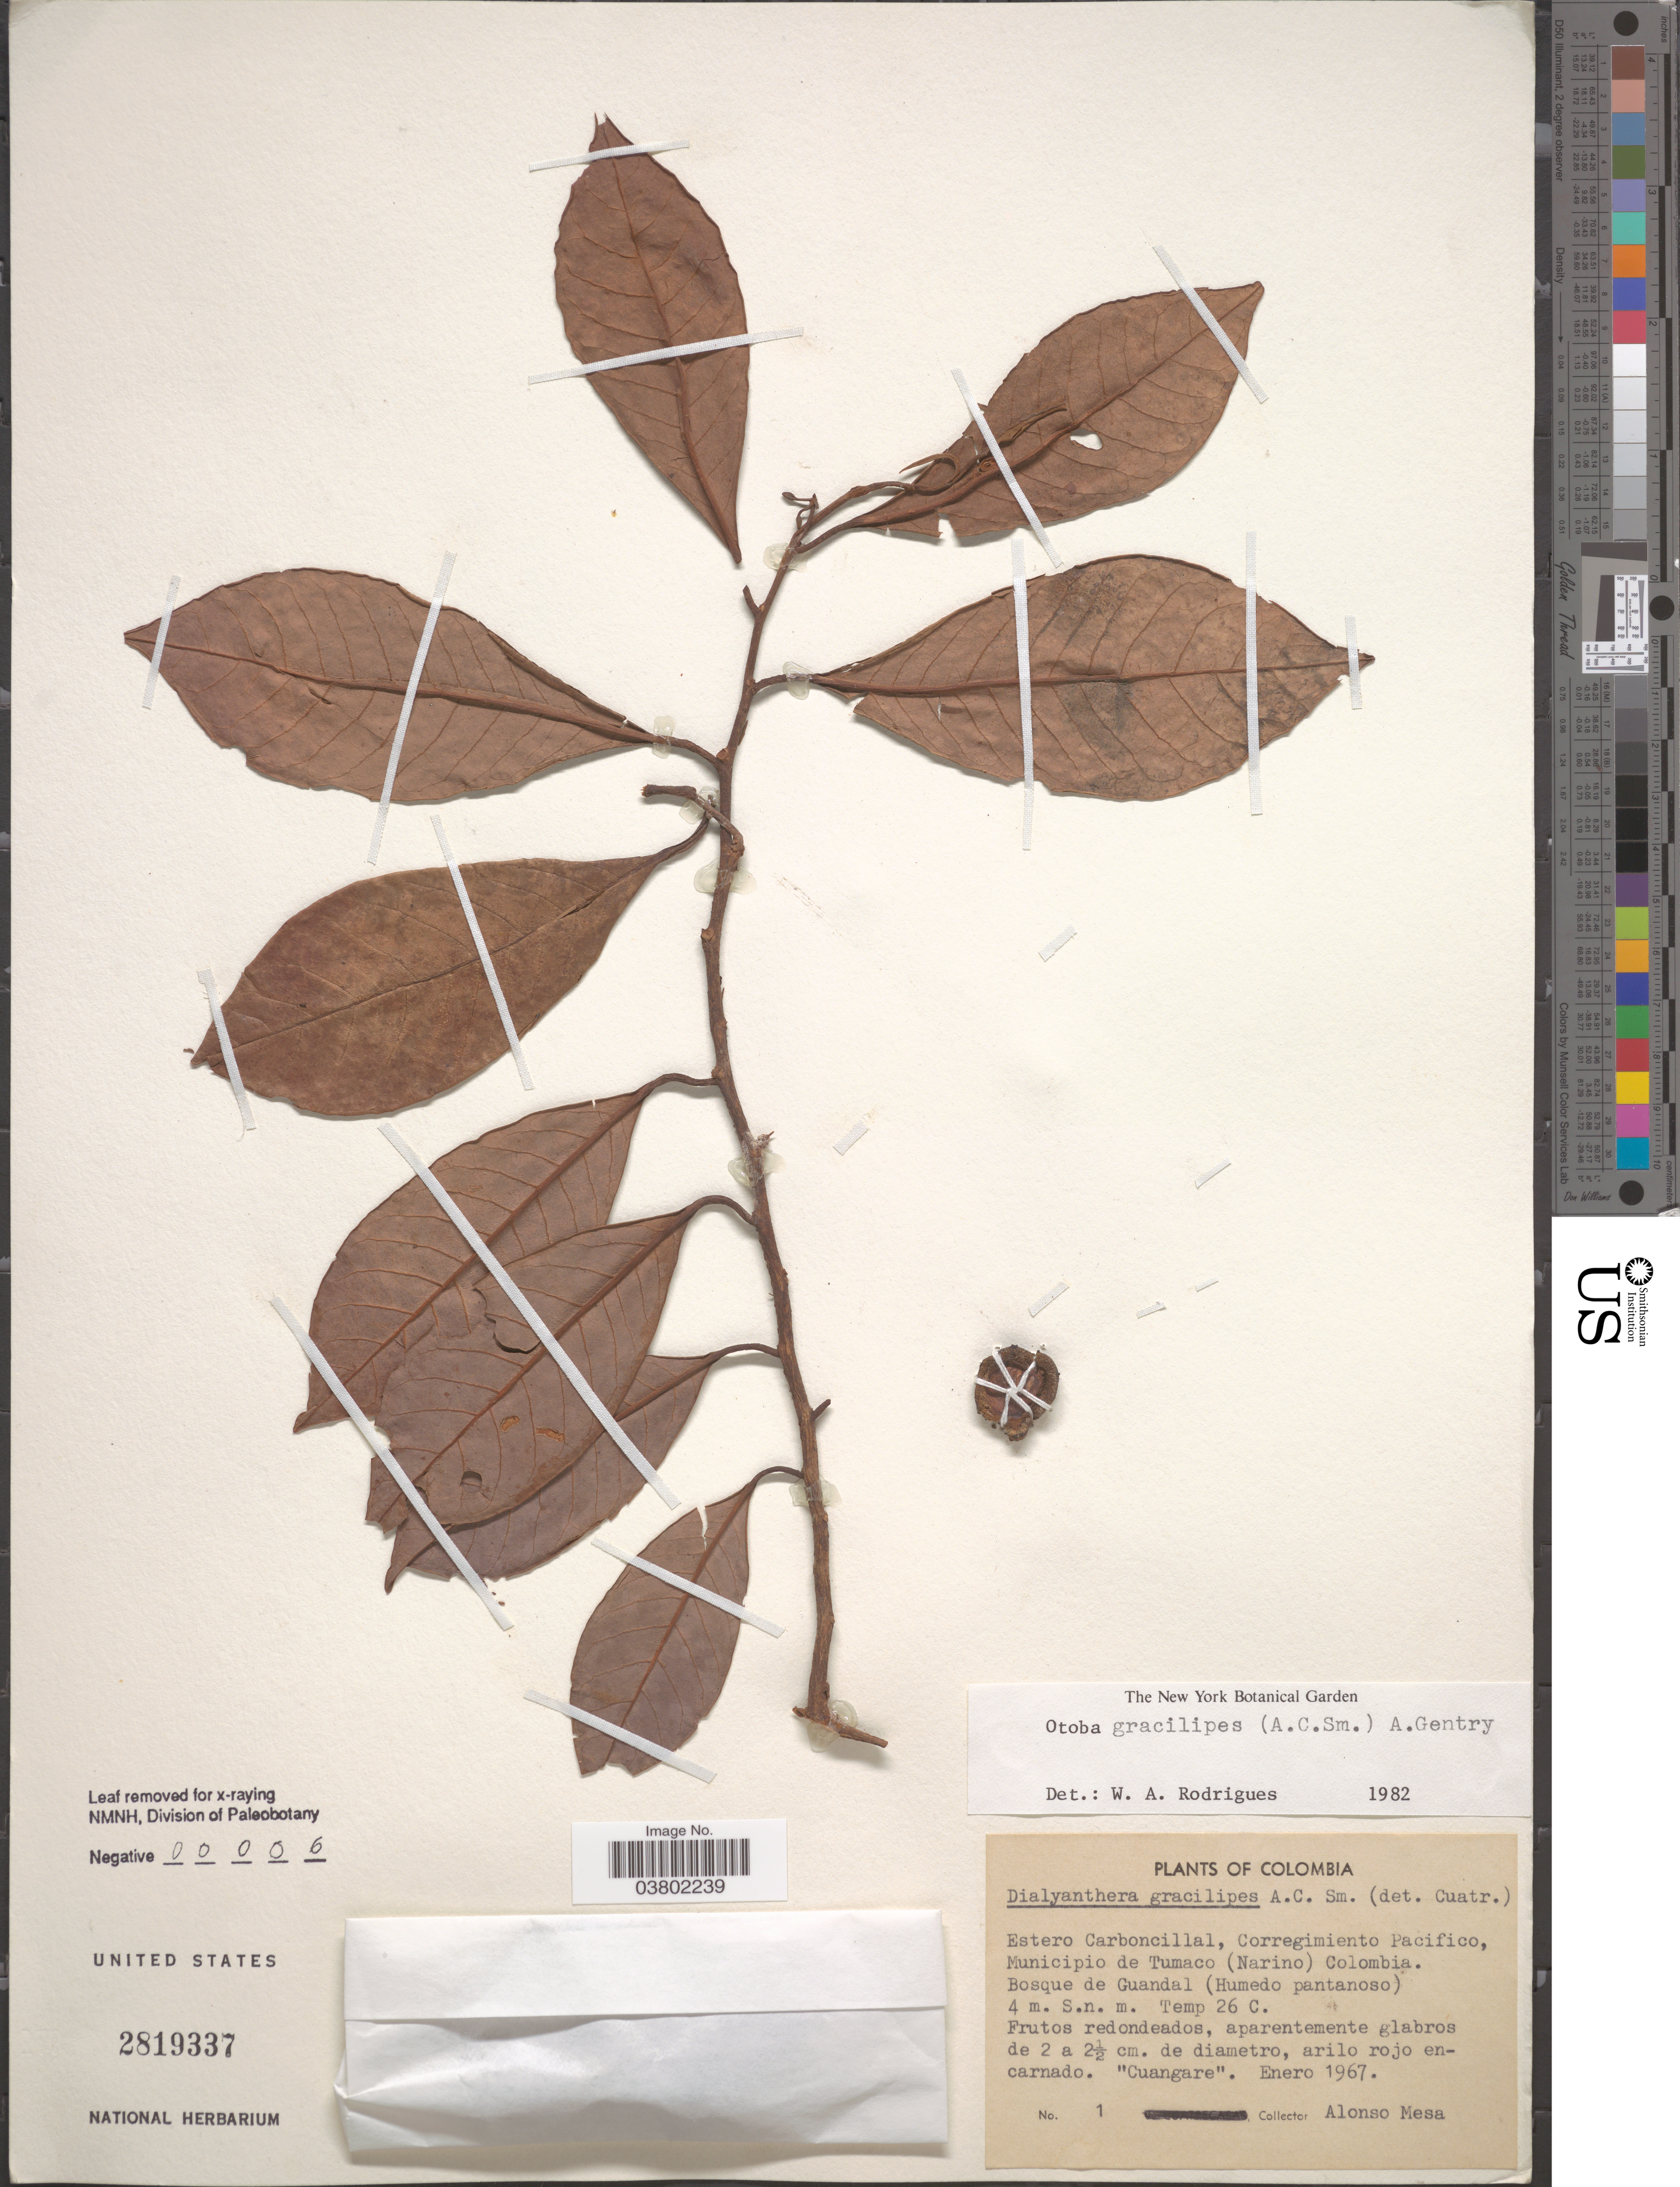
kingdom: Plantae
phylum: Tracheophyta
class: Magnoliopsida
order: Magnoliales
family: Myristicaceae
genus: Otoba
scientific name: Otoba gracilipes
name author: (A.C. Sm.) A.H. Gentry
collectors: A. Mesa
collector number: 1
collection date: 1967-01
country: Colombia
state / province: Nariño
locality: Estero Carboncillal, Corregimiento Pacifico, Municipio de Tumaco (Narino) Colombia. Bosque de Guandal (Humedo pantanoso).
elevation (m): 4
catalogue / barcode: US 2819337